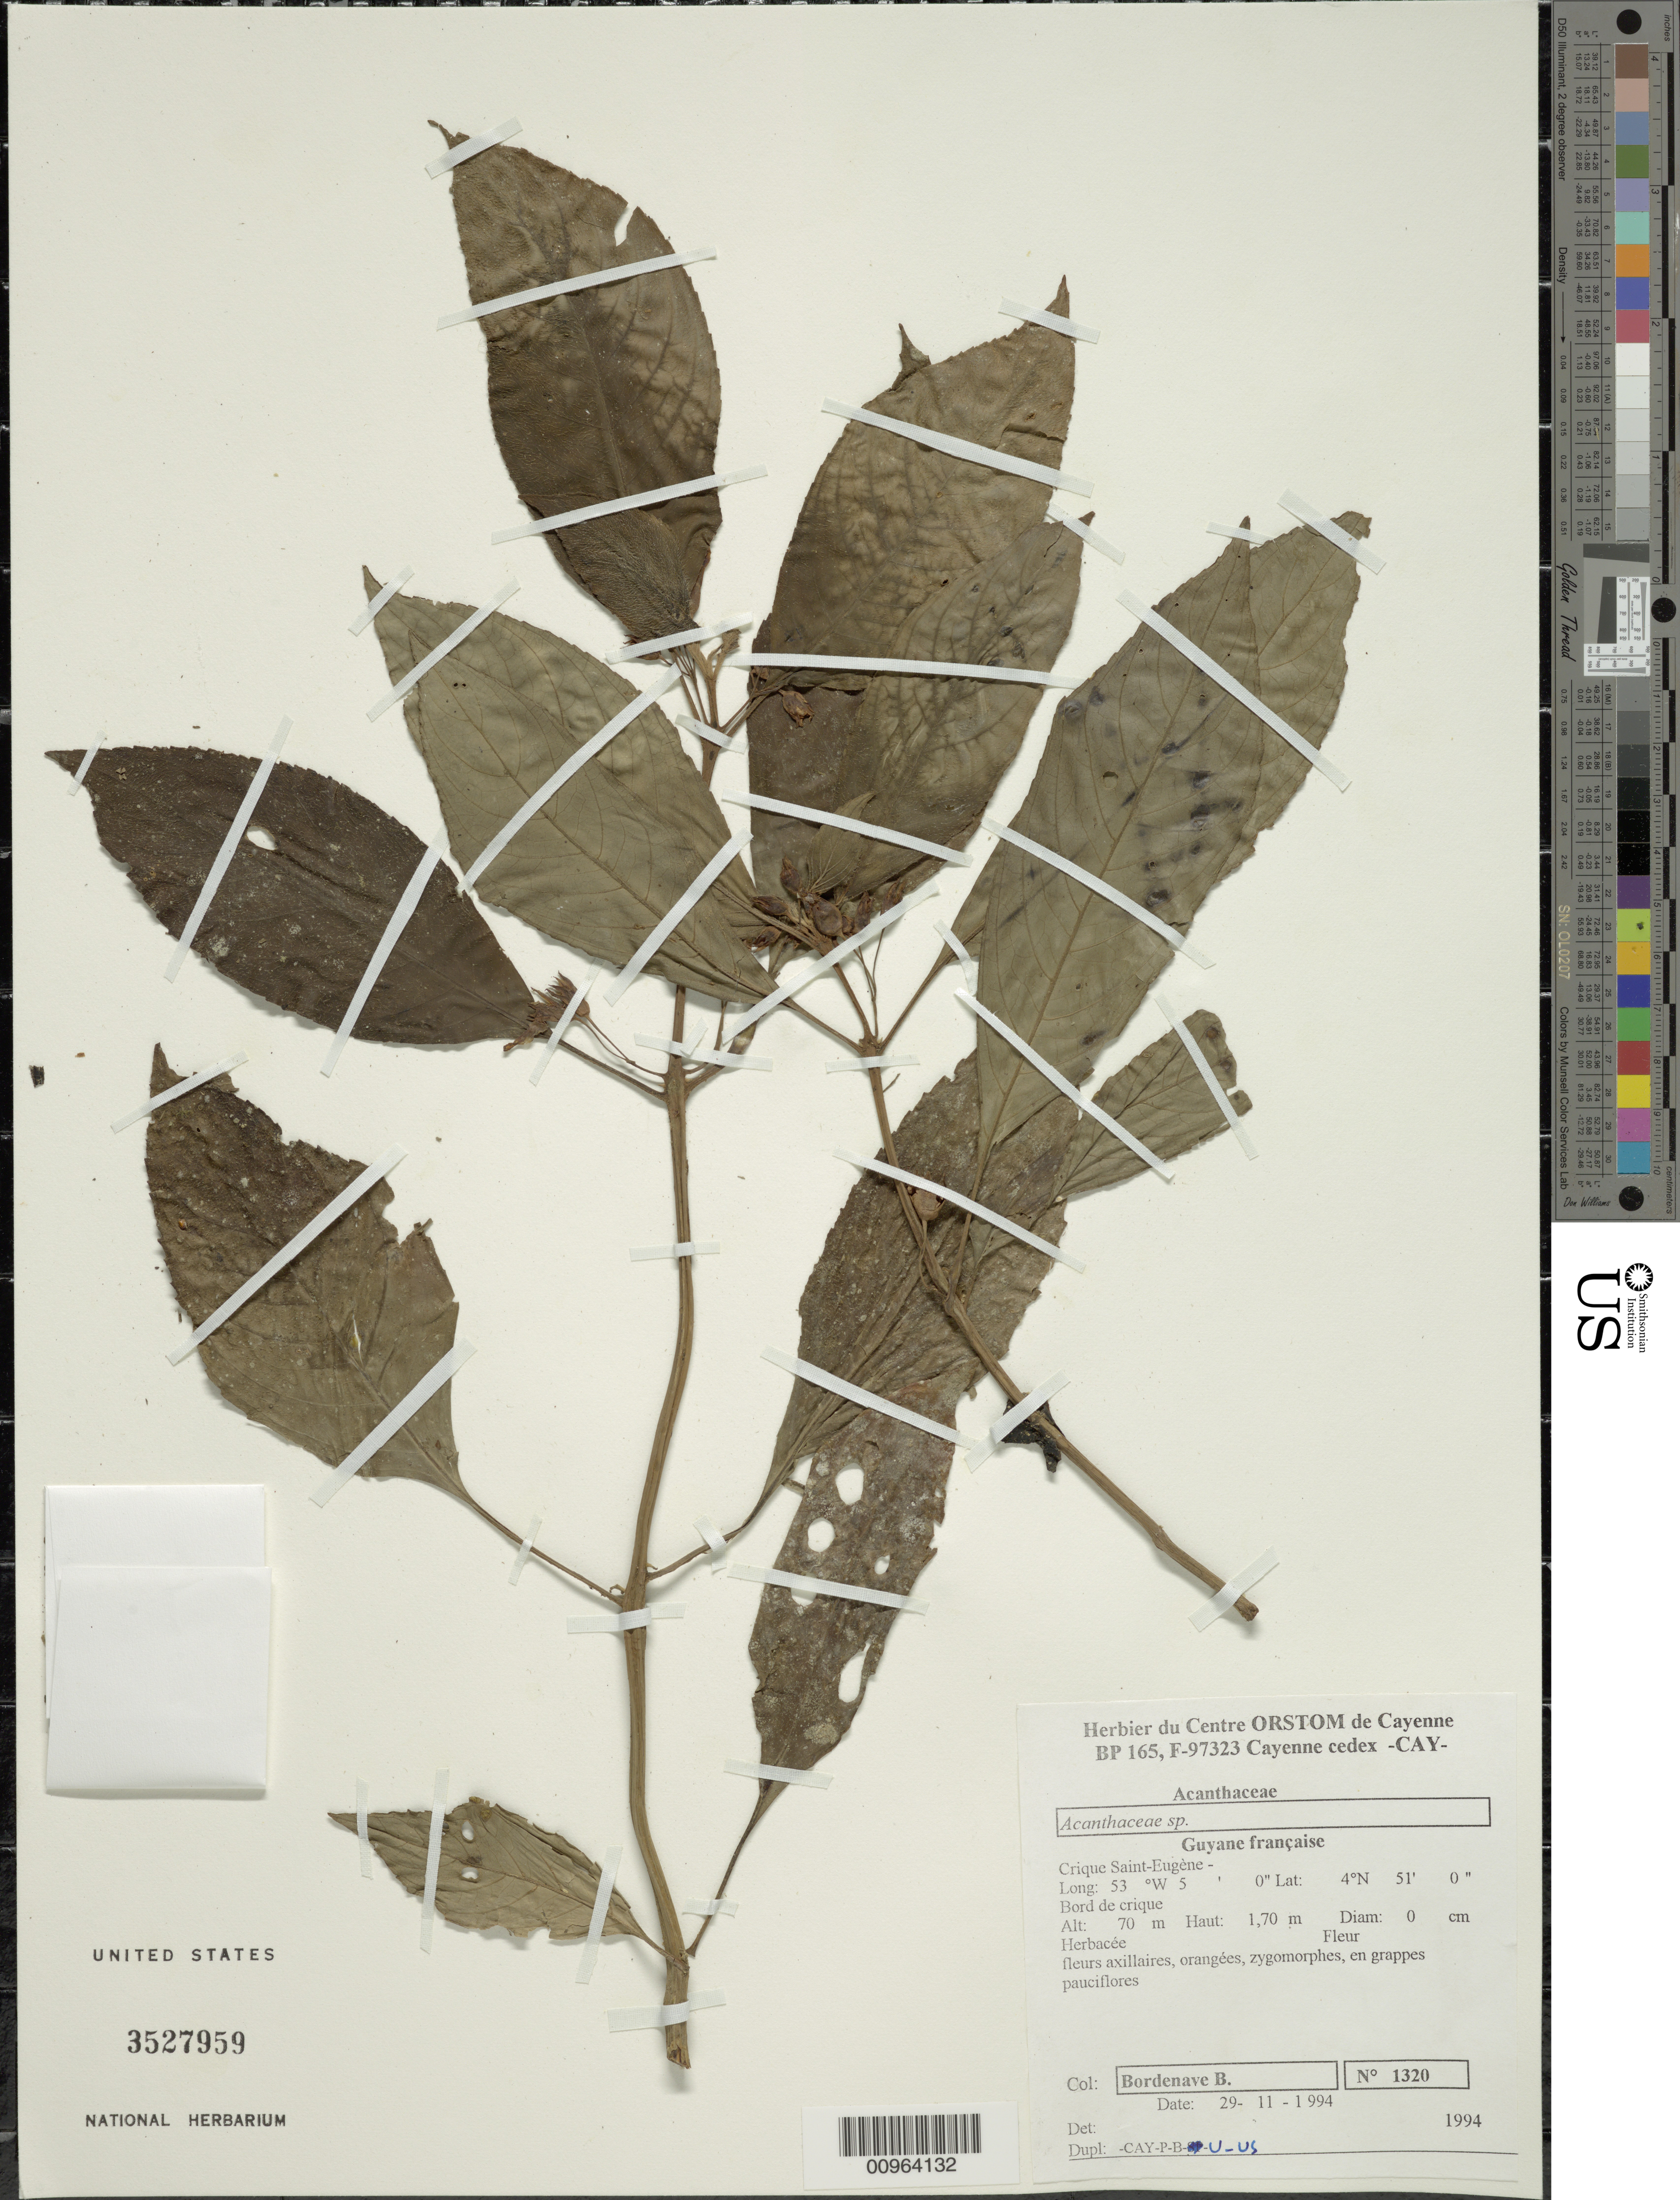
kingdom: Plantae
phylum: Tracheophyta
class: Magnoliopsida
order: Lamiales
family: Acanthaceae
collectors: B. Bordenave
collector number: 1320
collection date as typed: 29-Nov-94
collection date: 1994-11-29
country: French Guiana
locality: Crique Saint-Eugène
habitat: Borde de crique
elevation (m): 70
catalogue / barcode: US 3527959